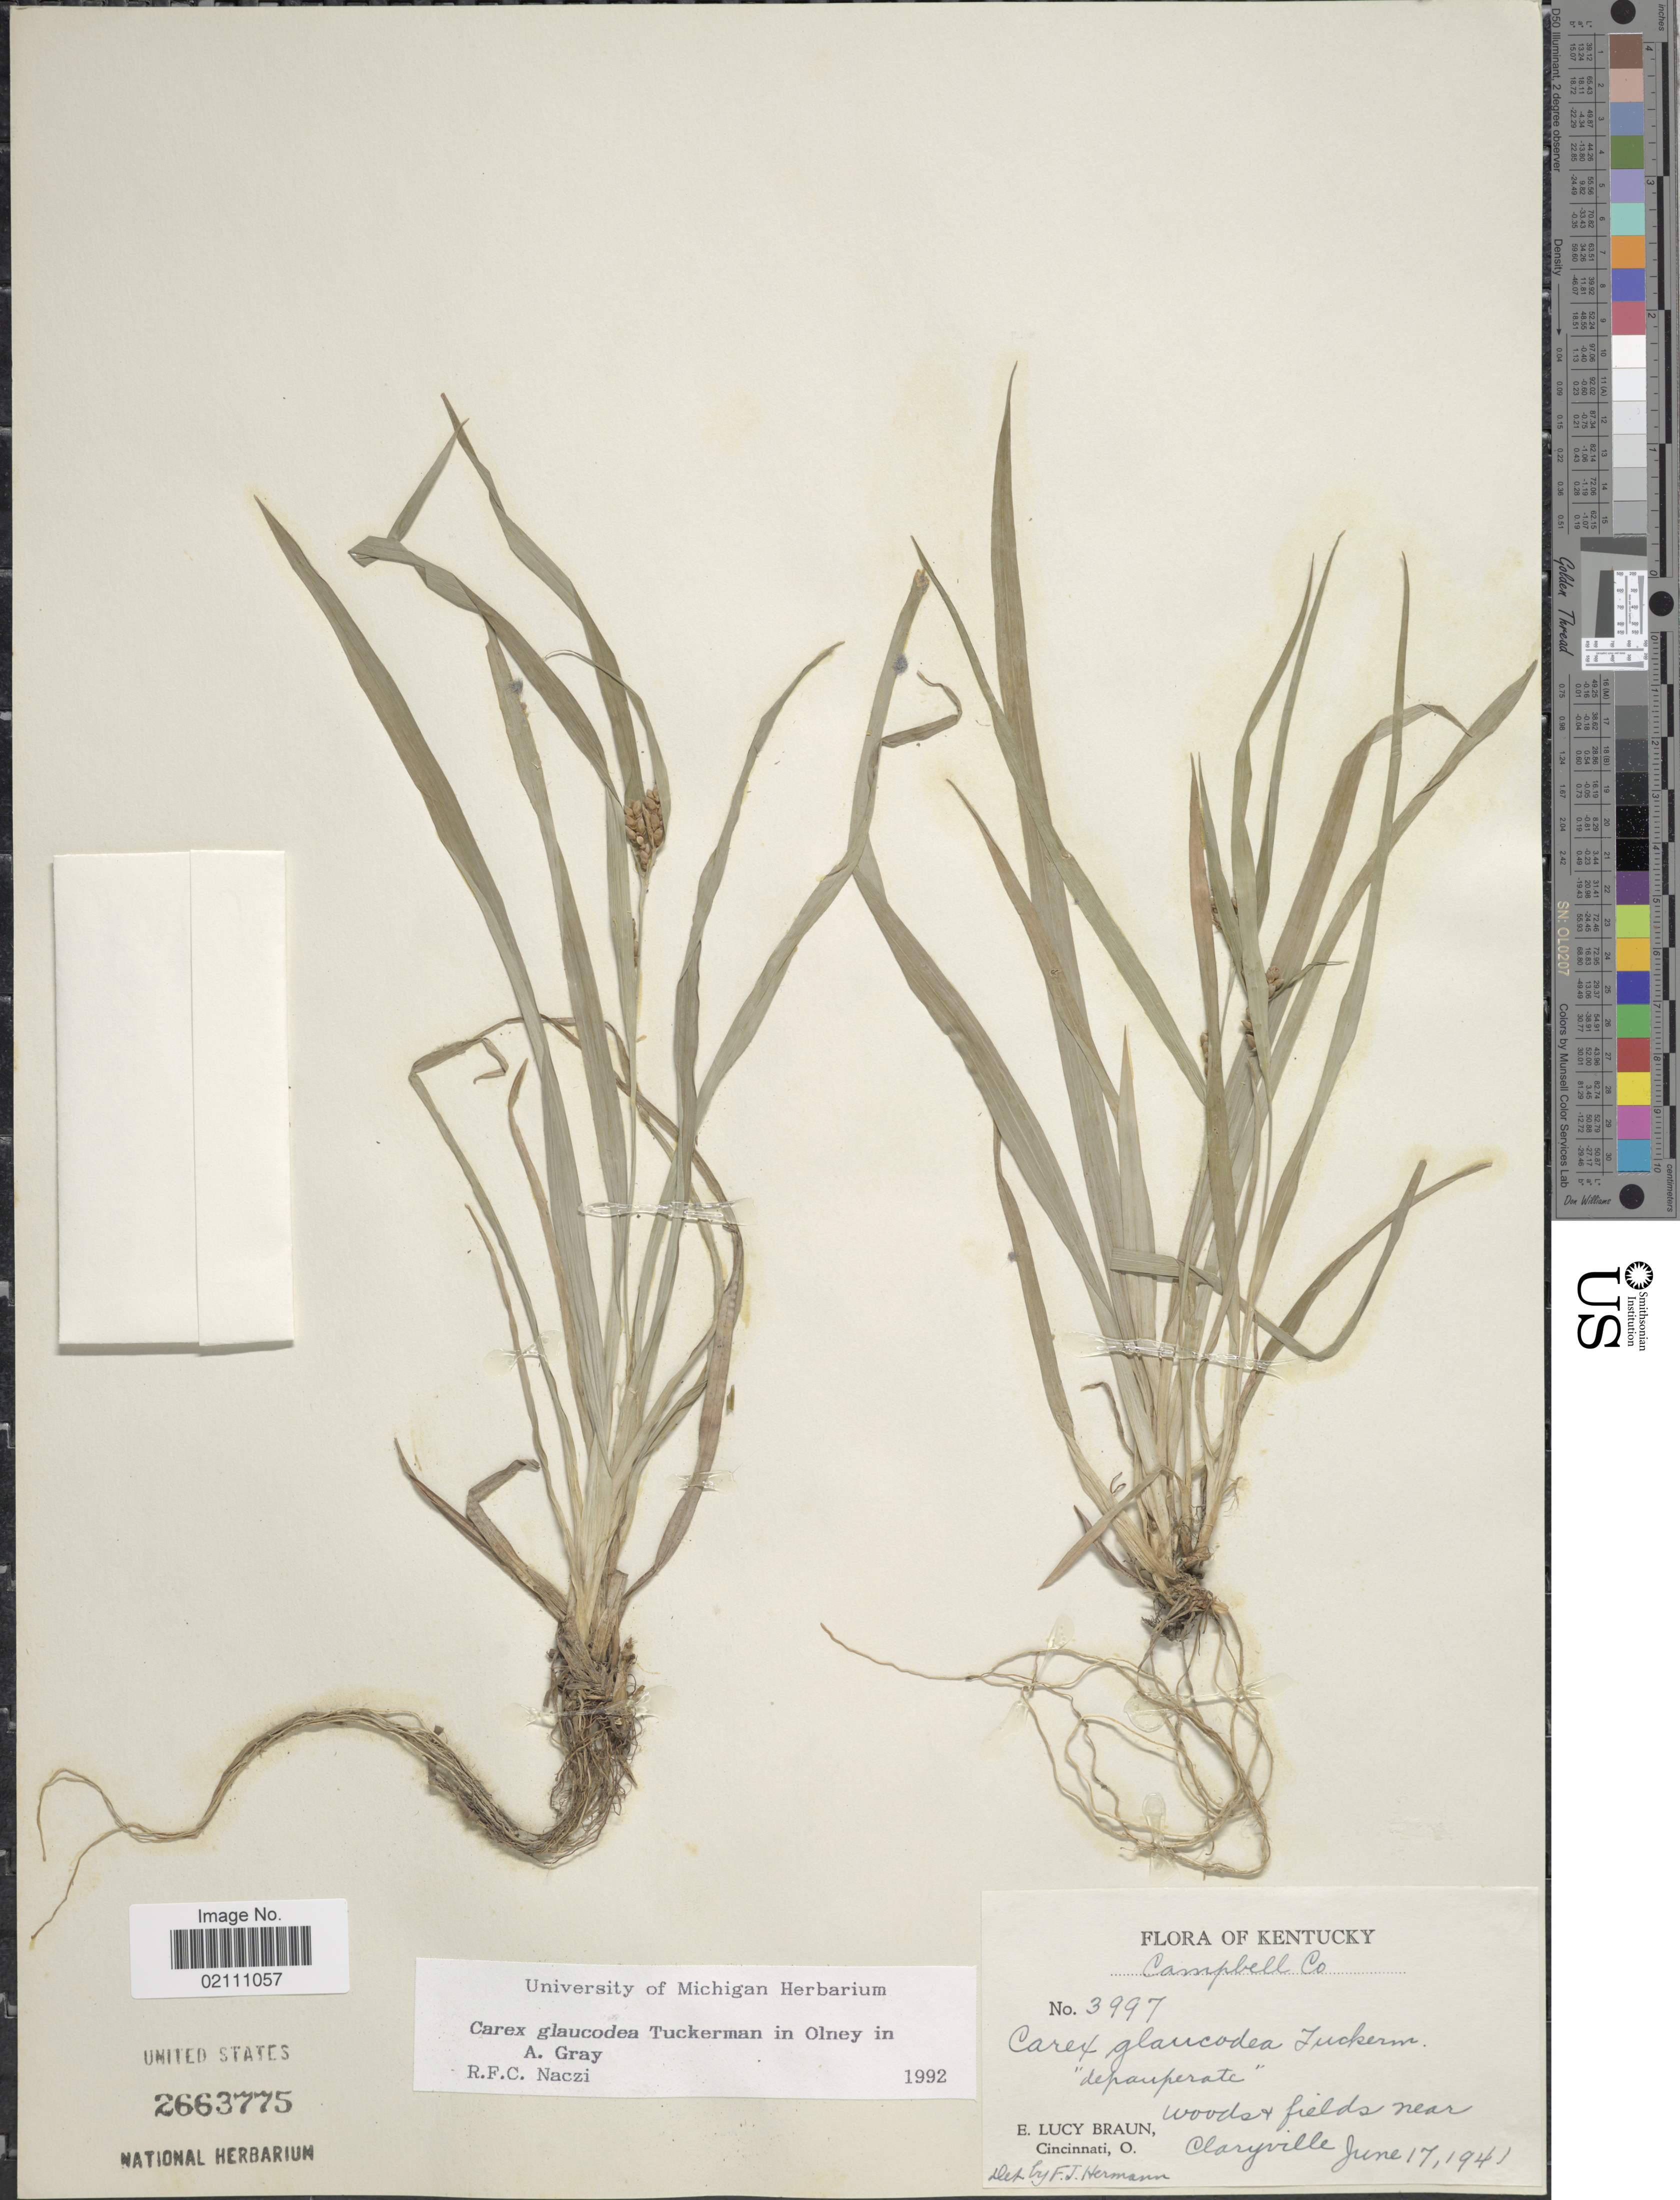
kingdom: Plantae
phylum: Tracheophyta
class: Liliopsida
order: Poales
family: Cyperaceae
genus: Carex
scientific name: Carex glaucodea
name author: Tuck. ex Olney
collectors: E. L. Braun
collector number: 3997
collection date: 1941-06-17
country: United States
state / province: Kentucky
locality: Campbell Co., near Claryville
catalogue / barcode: US 2663775